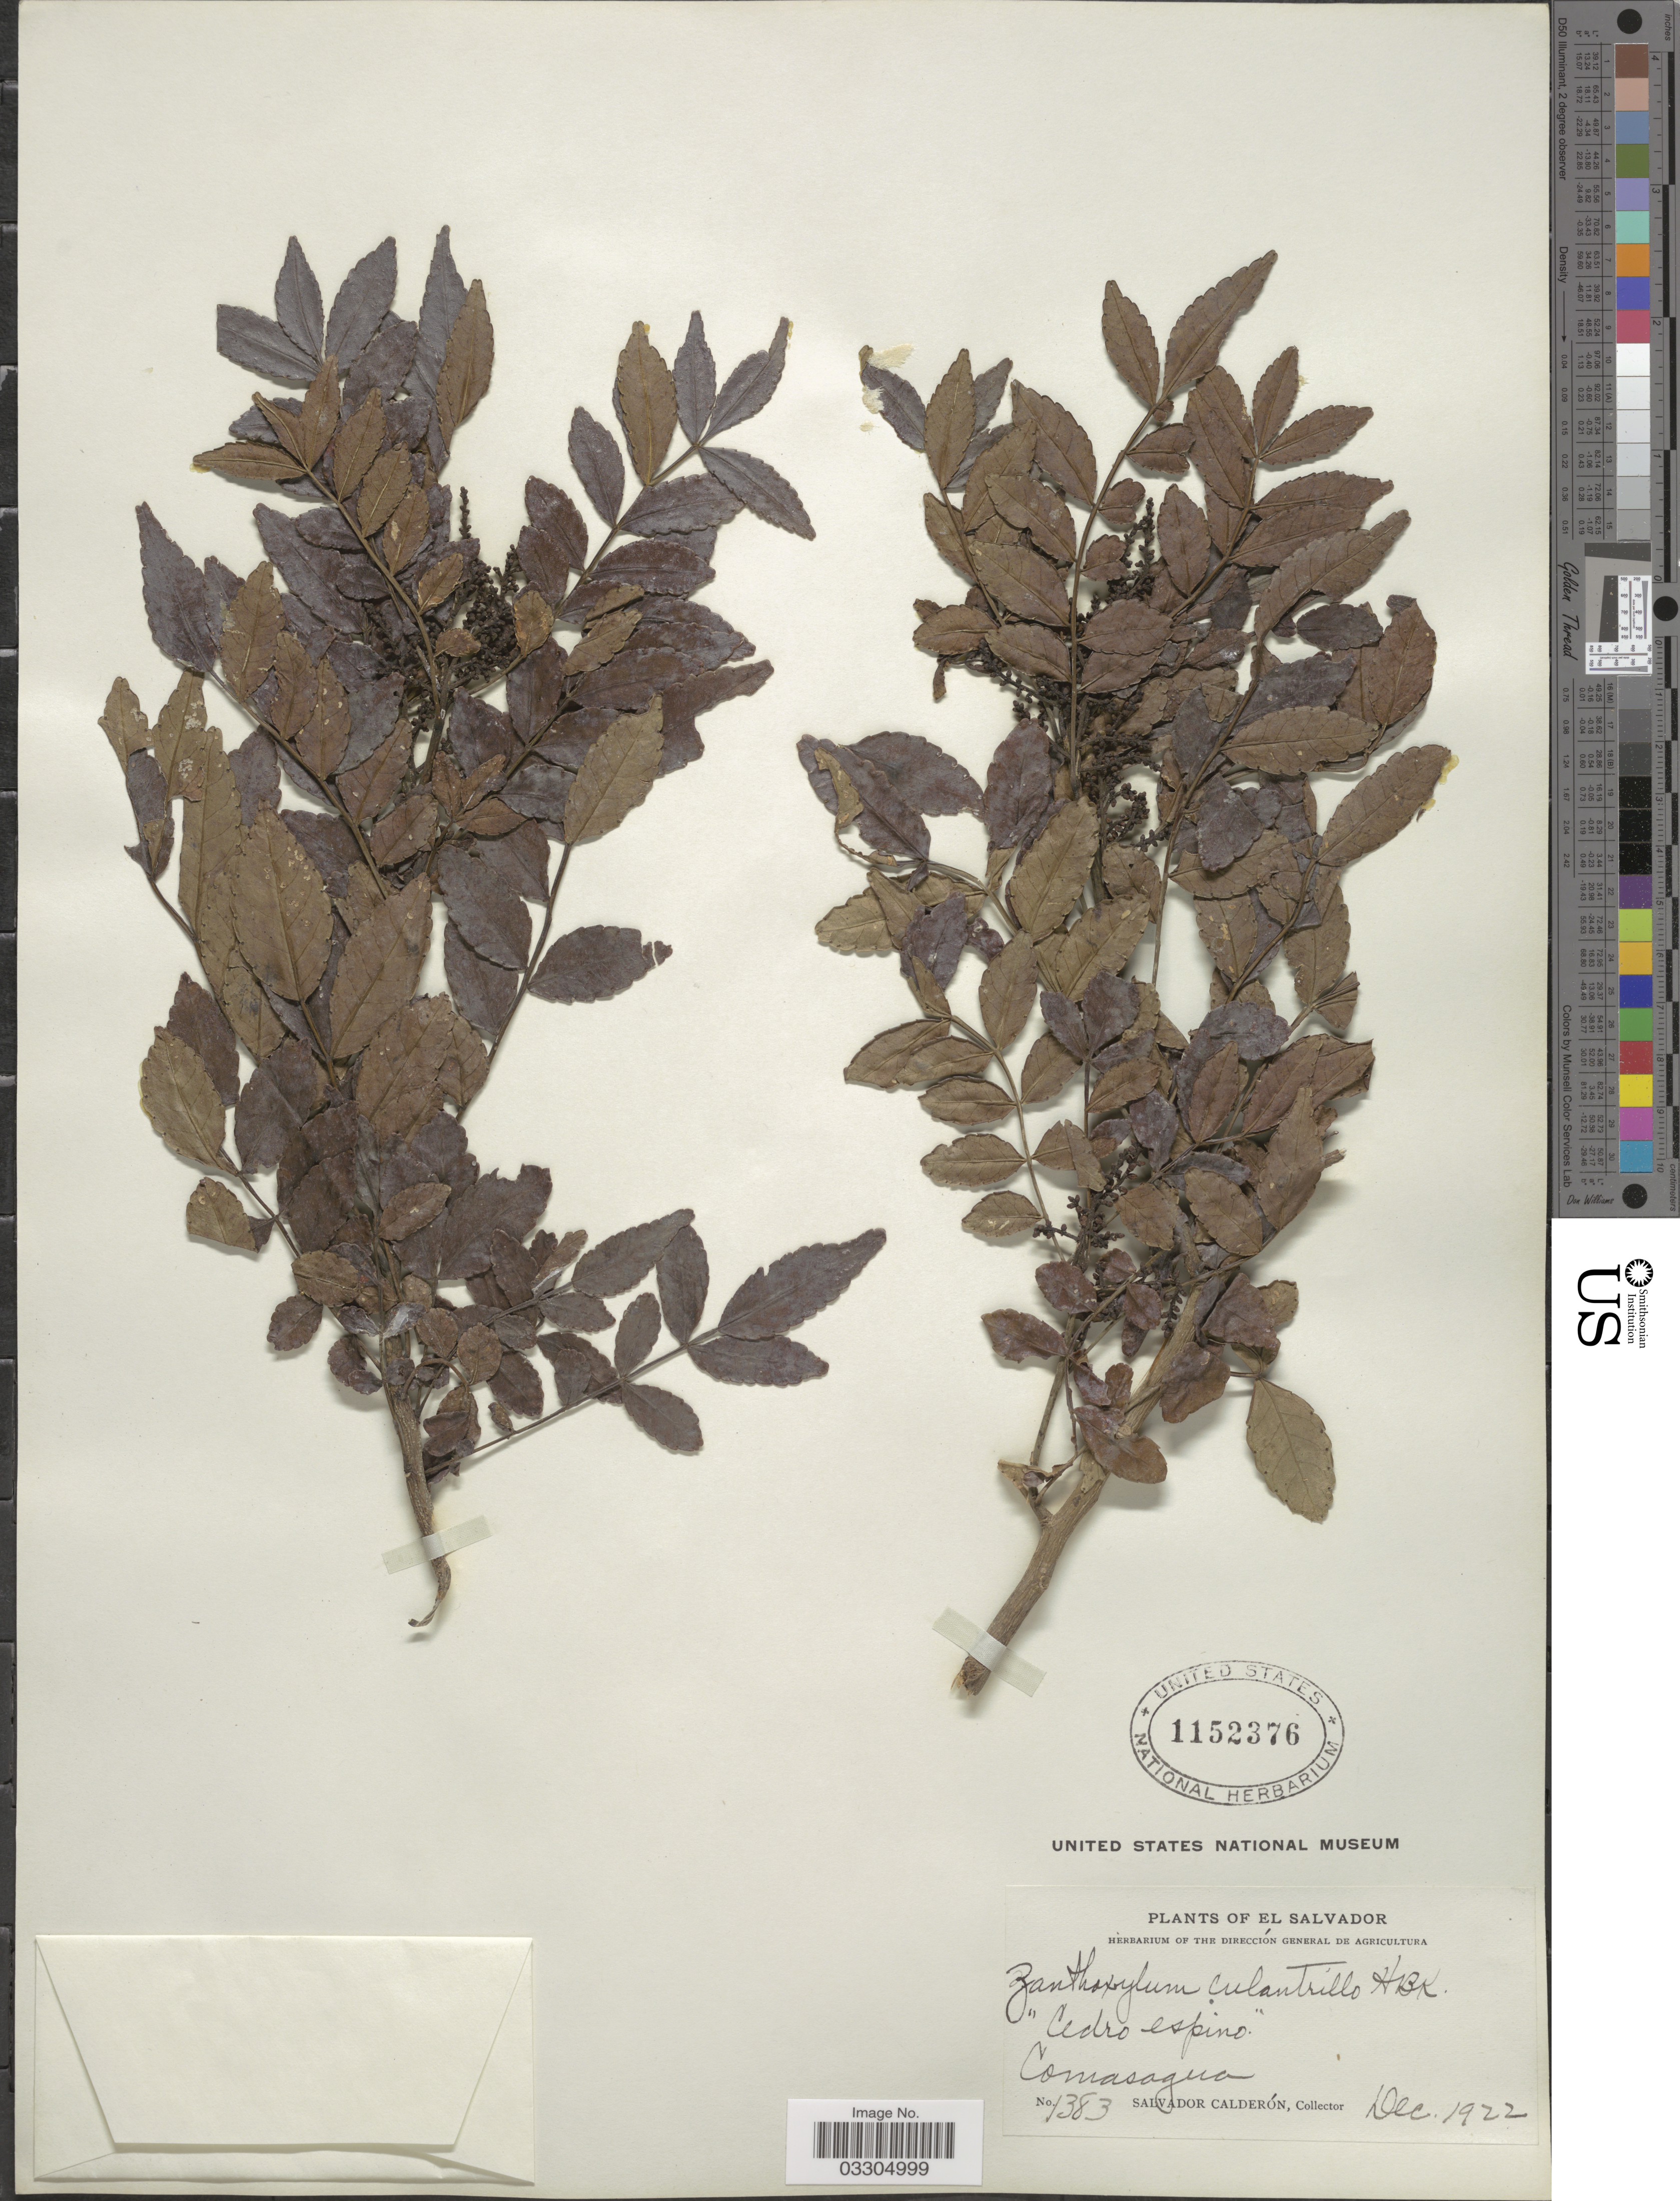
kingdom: Plantae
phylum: Tracheophyta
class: Magnoliopsida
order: Sapindales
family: Rutaceae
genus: Zanthoxylum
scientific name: Zanthoxylum culantrillo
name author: Kunth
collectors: S. Calderón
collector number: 1383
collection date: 1922-12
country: El Salvador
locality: Comasagua.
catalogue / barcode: US 1152376